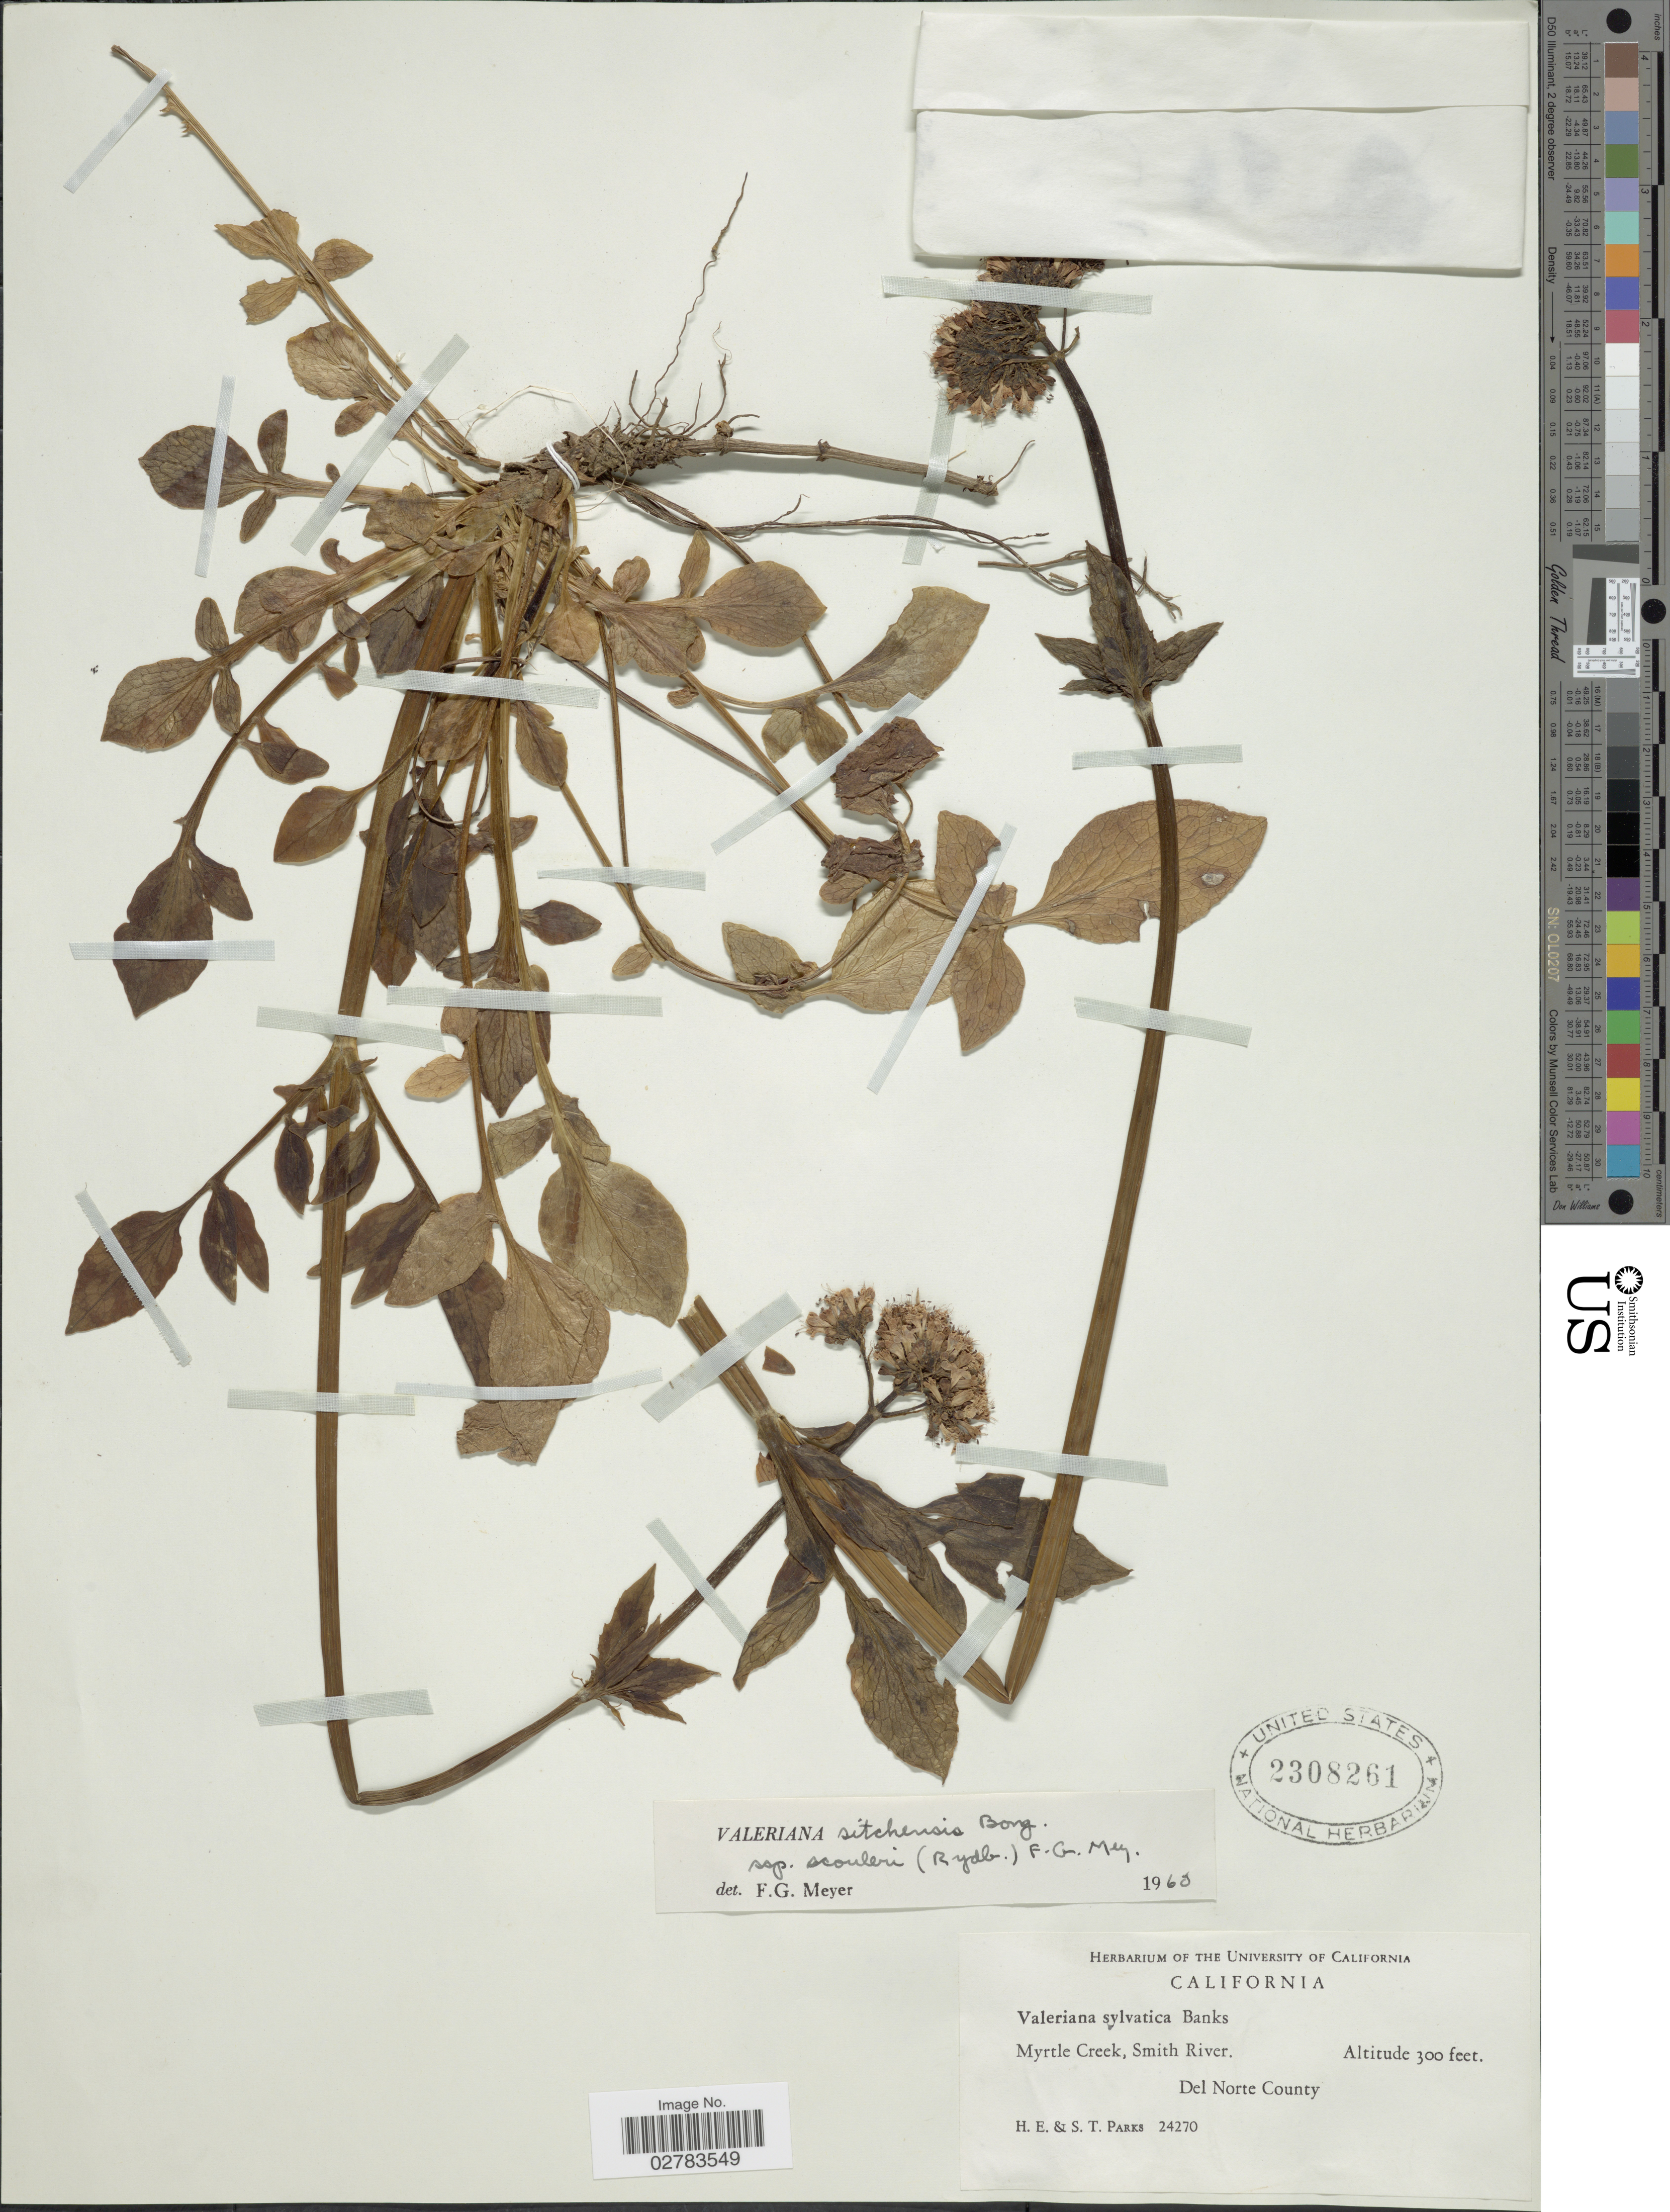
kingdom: Plantae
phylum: Tracheophyta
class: Magnoliopsida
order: Dipsacales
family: Caprifoliaceae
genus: Valeriana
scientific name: Valeriana sitchensis subsp. scouleri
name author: (Rydb.) F.G. Mey.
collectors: H. E. Parks & S. Parks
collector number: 24270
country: United States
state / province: California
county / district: Del Norte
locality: Myrtle Creek, Smith River, Del Norte County.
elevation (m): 91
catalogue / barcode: US 2308261